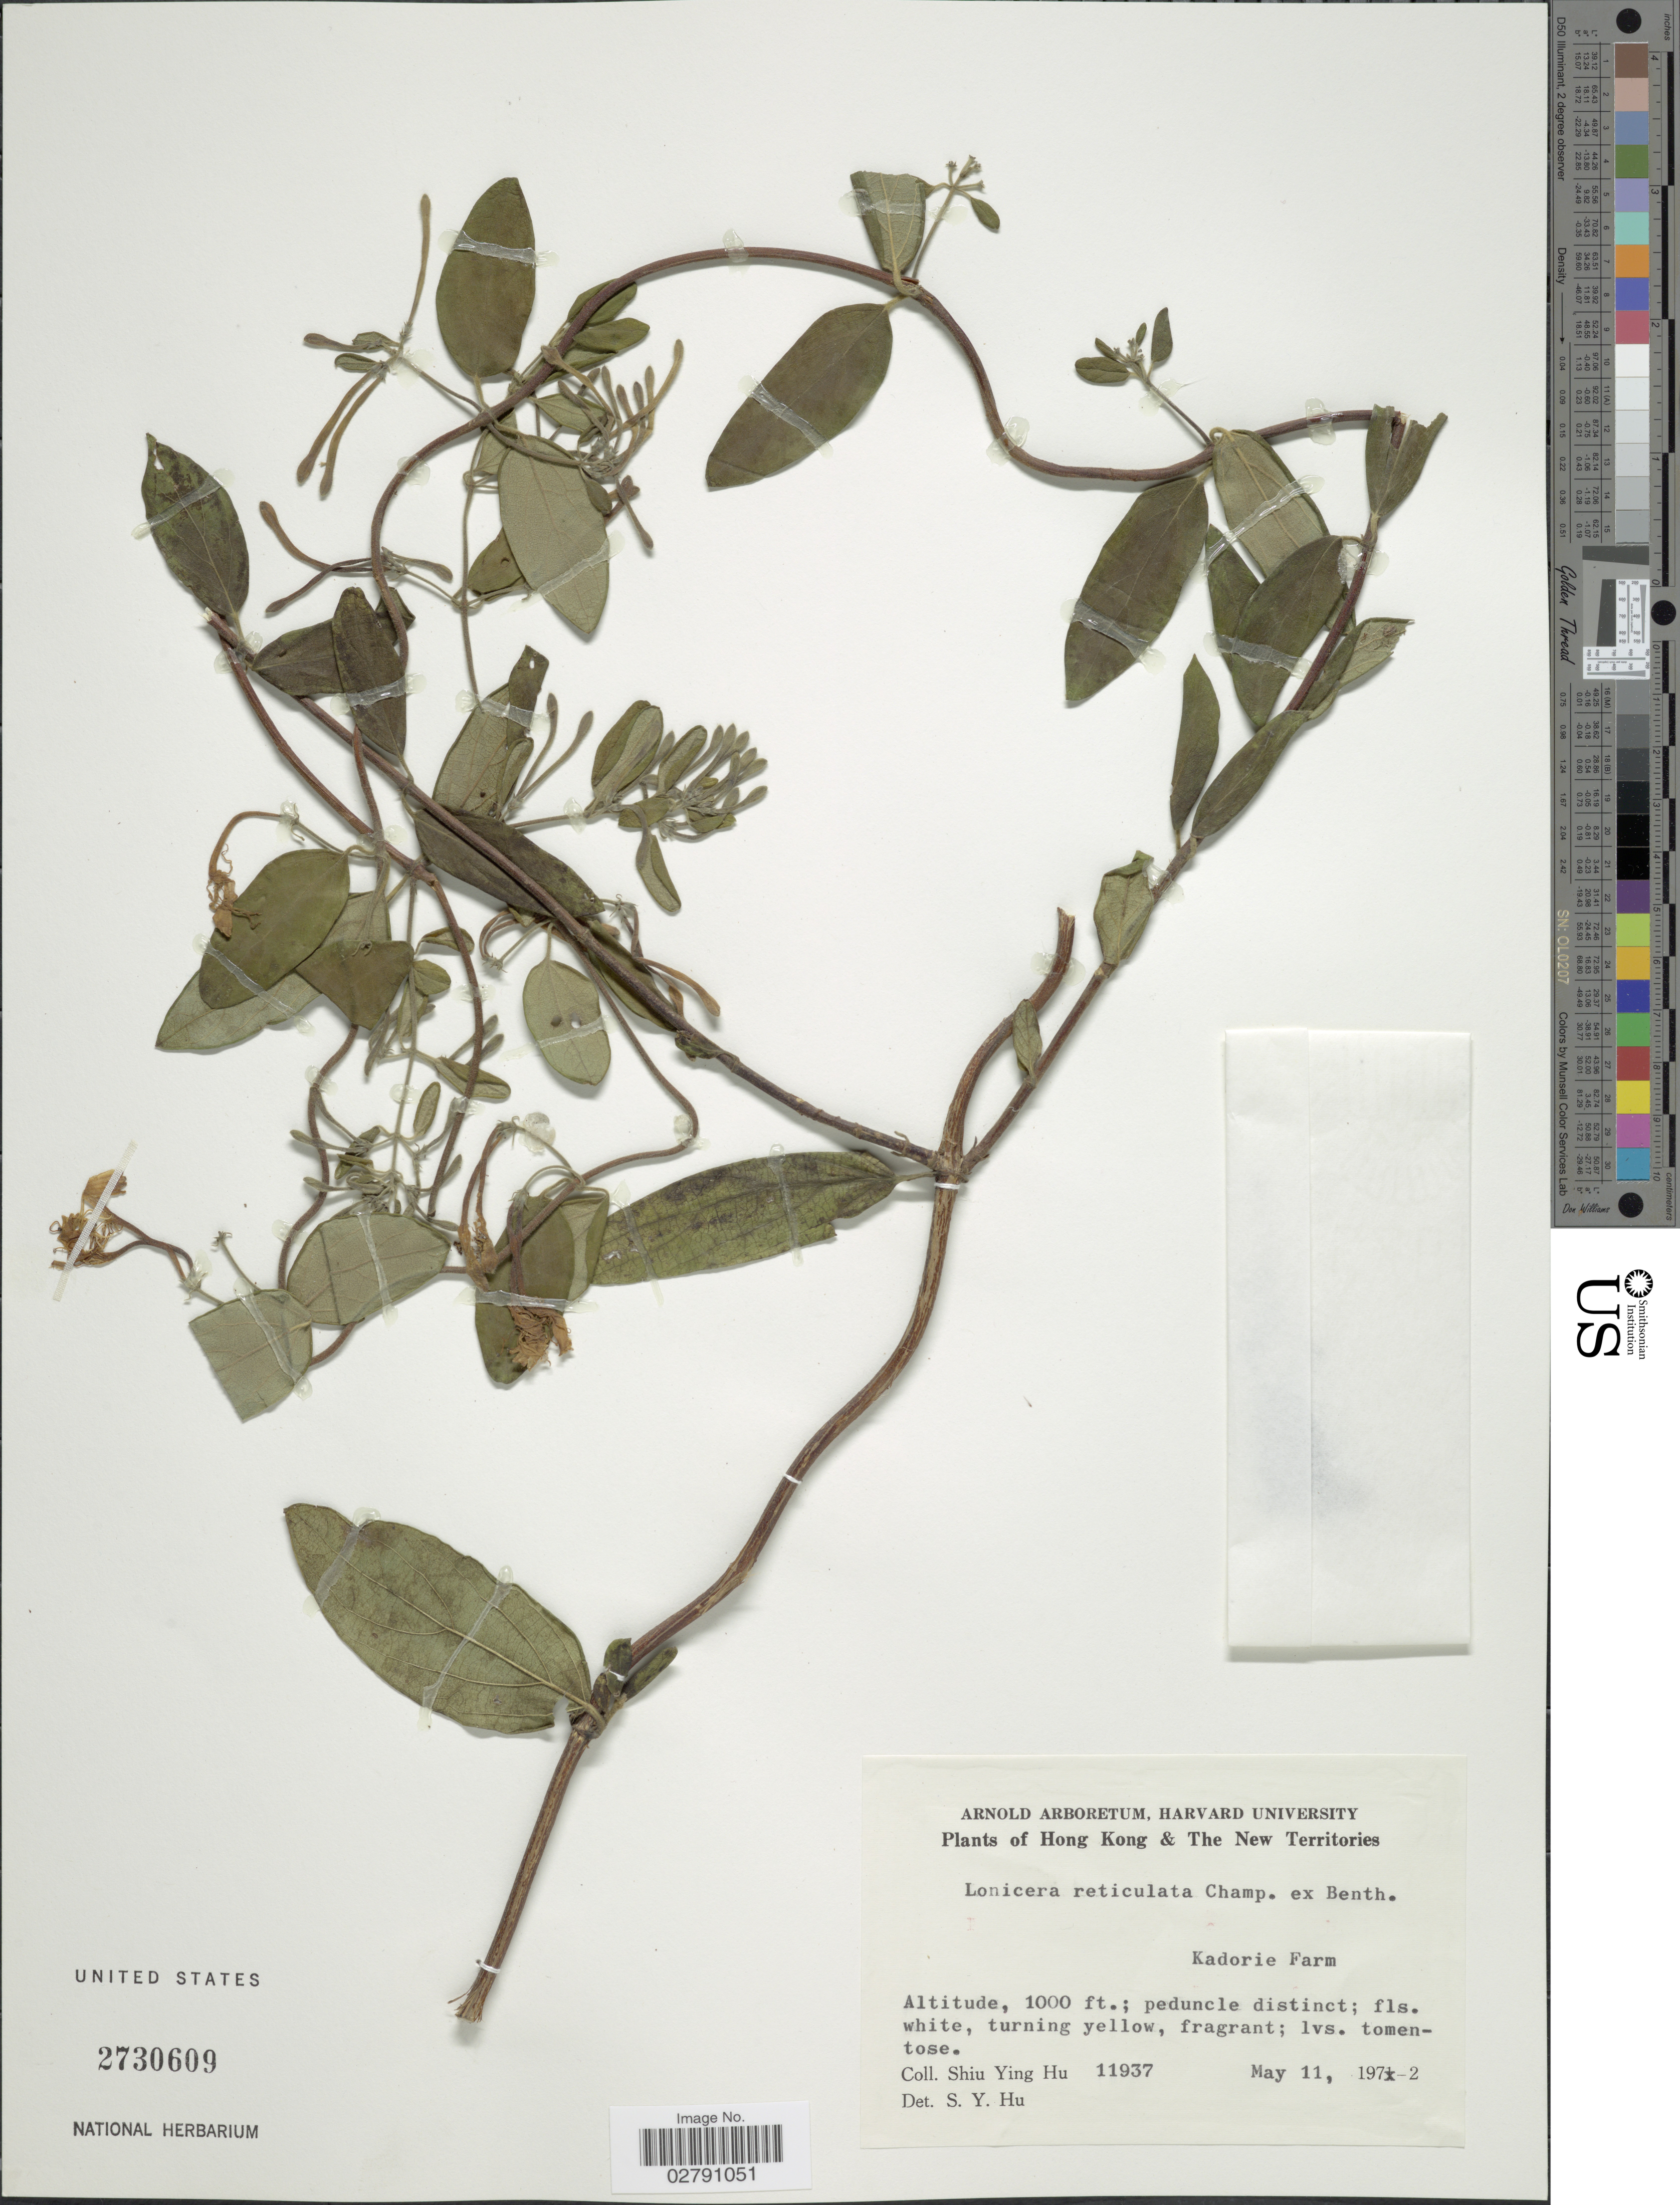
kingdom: Plantae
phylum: Tracheophyta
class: Magnoliopsida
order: Dipsacales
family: Caprifoliaceae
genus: Lonicera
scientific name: Lonicera reticulata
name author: Champ.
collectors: S. Y. Hu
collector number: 11937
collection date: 1972-05-11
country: China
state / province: Hong Kong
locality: The New Territories. Kadorie Farm.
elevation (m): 305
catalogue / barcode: US 2730609